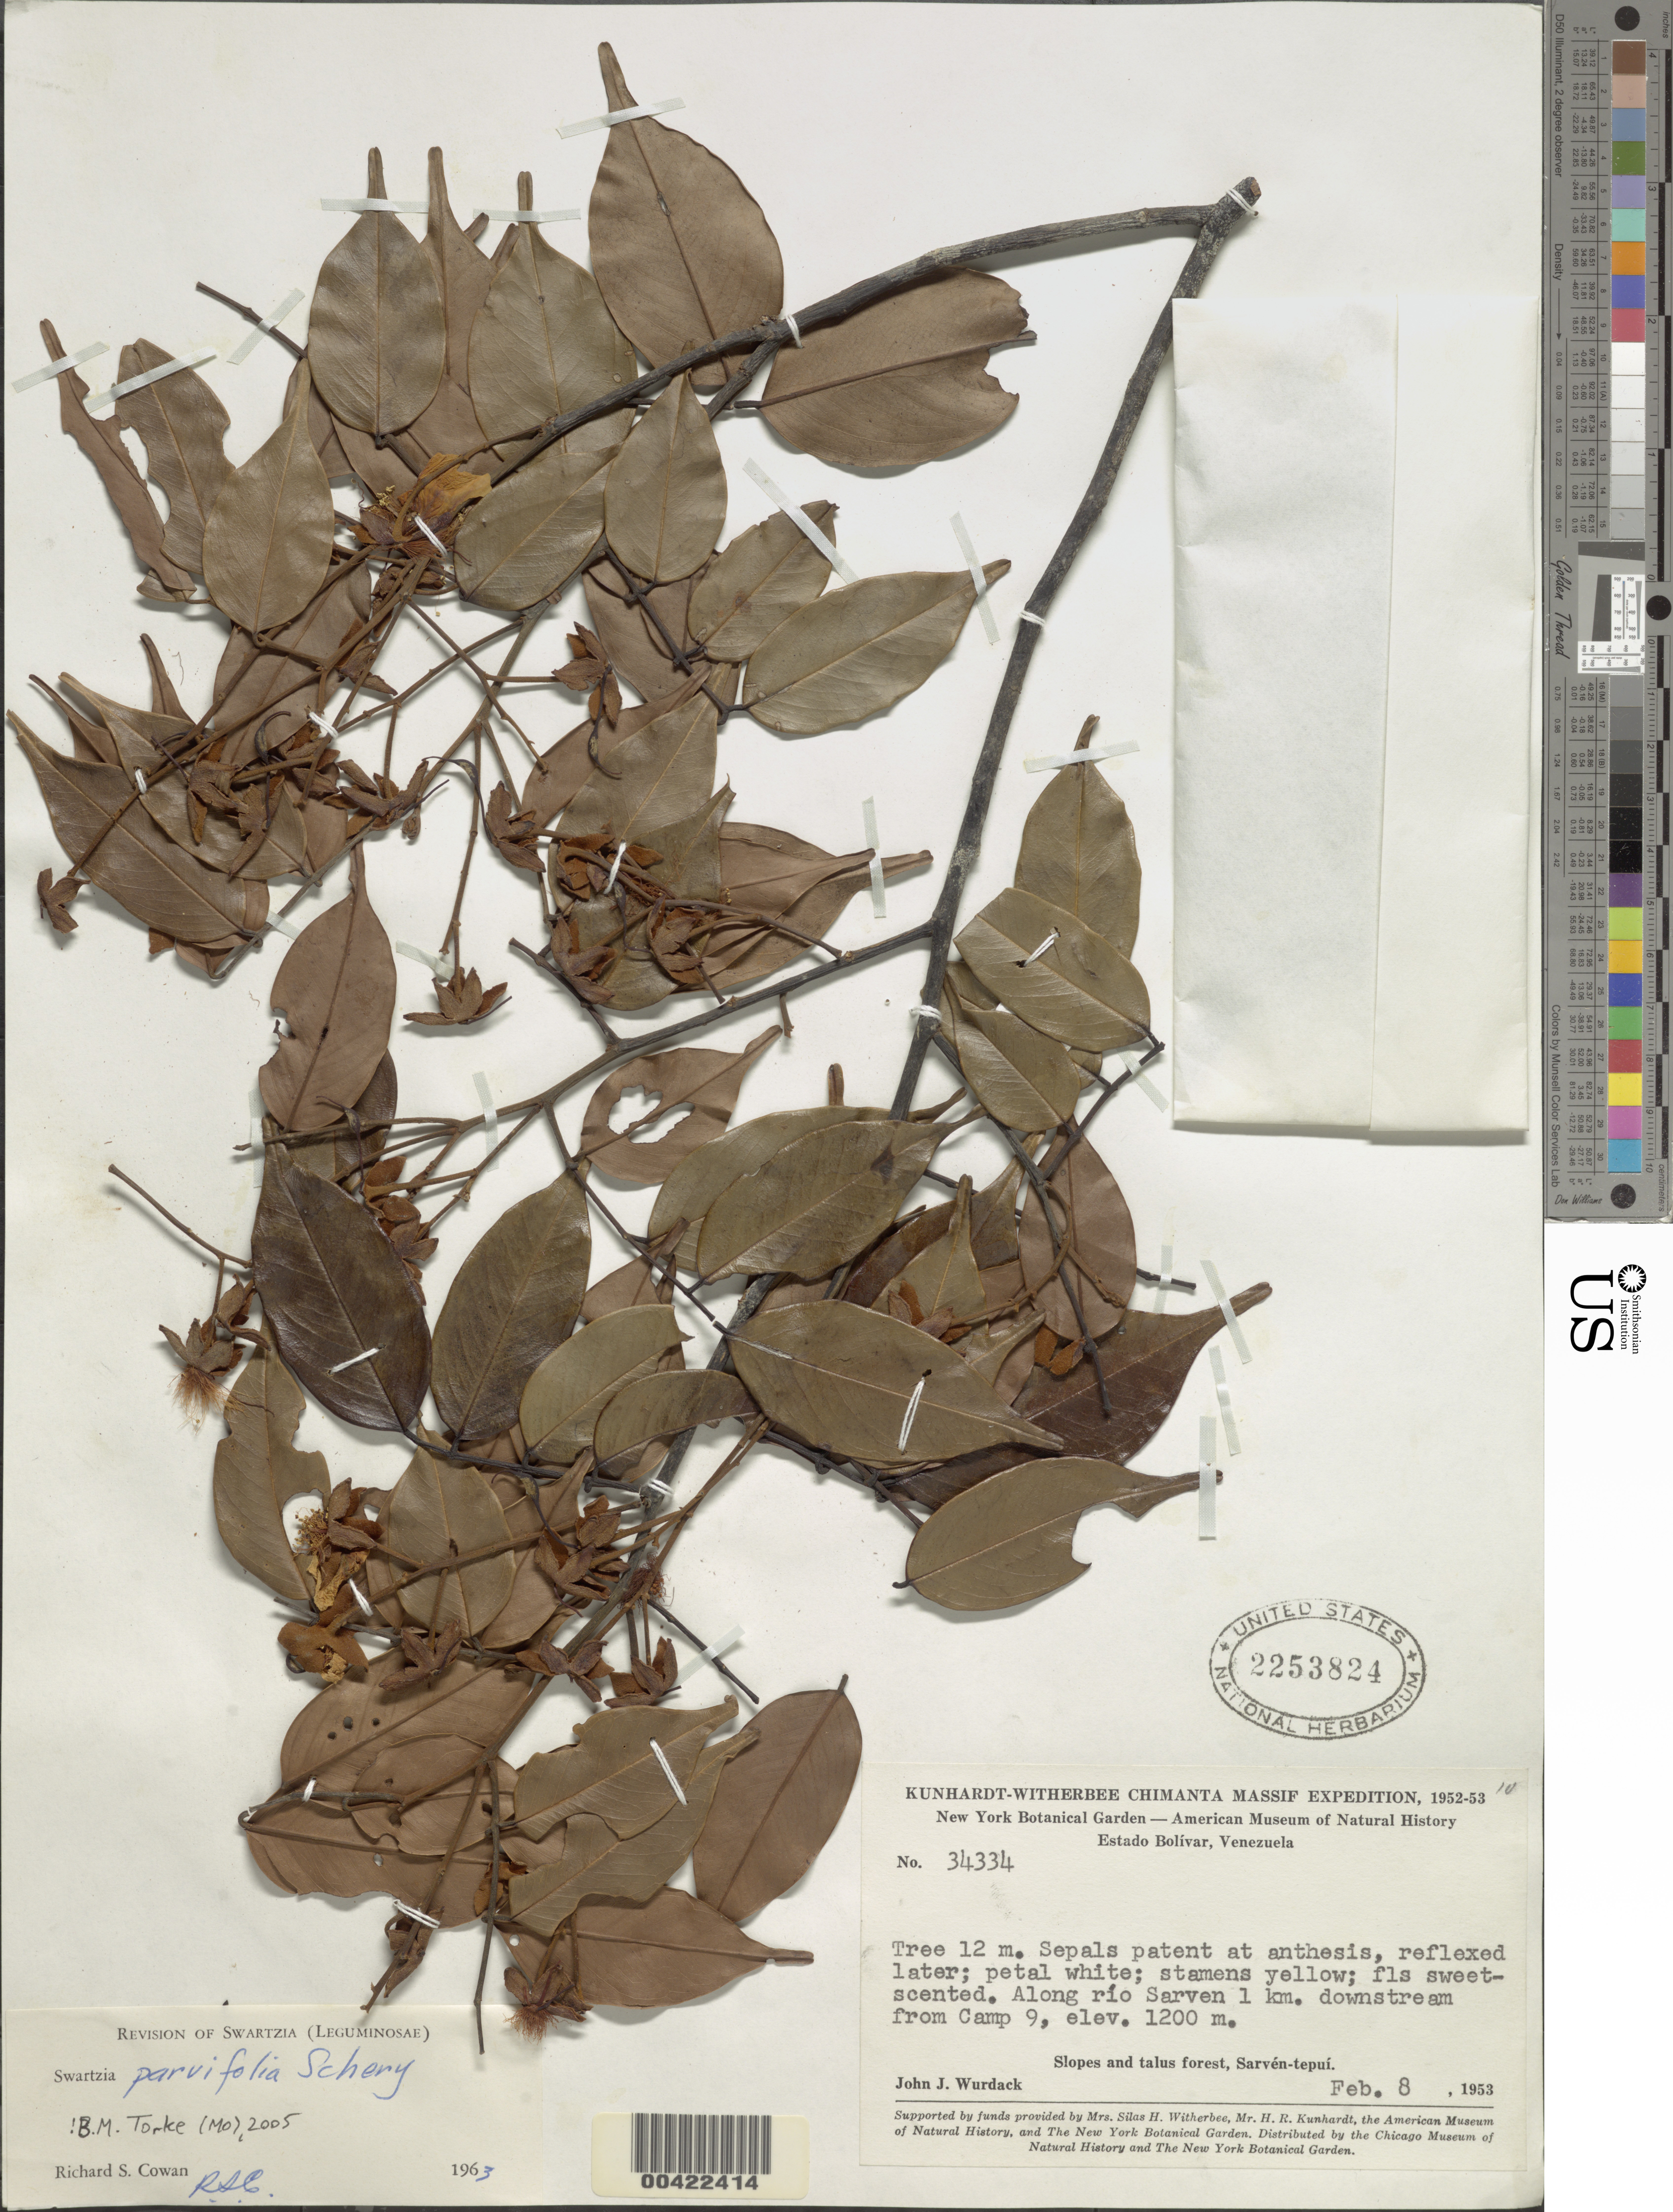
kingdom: Plantae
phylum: Tracheophyta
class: Magnoliopsida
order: Fabales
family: Fabaceae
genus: Swartzia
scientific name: Swartzia parvifolia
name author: Schery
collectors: J. J. Wurdack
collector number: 34334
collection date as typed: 08 Feb 1953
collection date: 1953-02-08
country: Venezuela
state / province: Bolivar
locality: Rio sarven, along; 1 km downstream from camp 9; sarven-tepui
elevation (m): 1200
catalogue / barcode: US 2253824